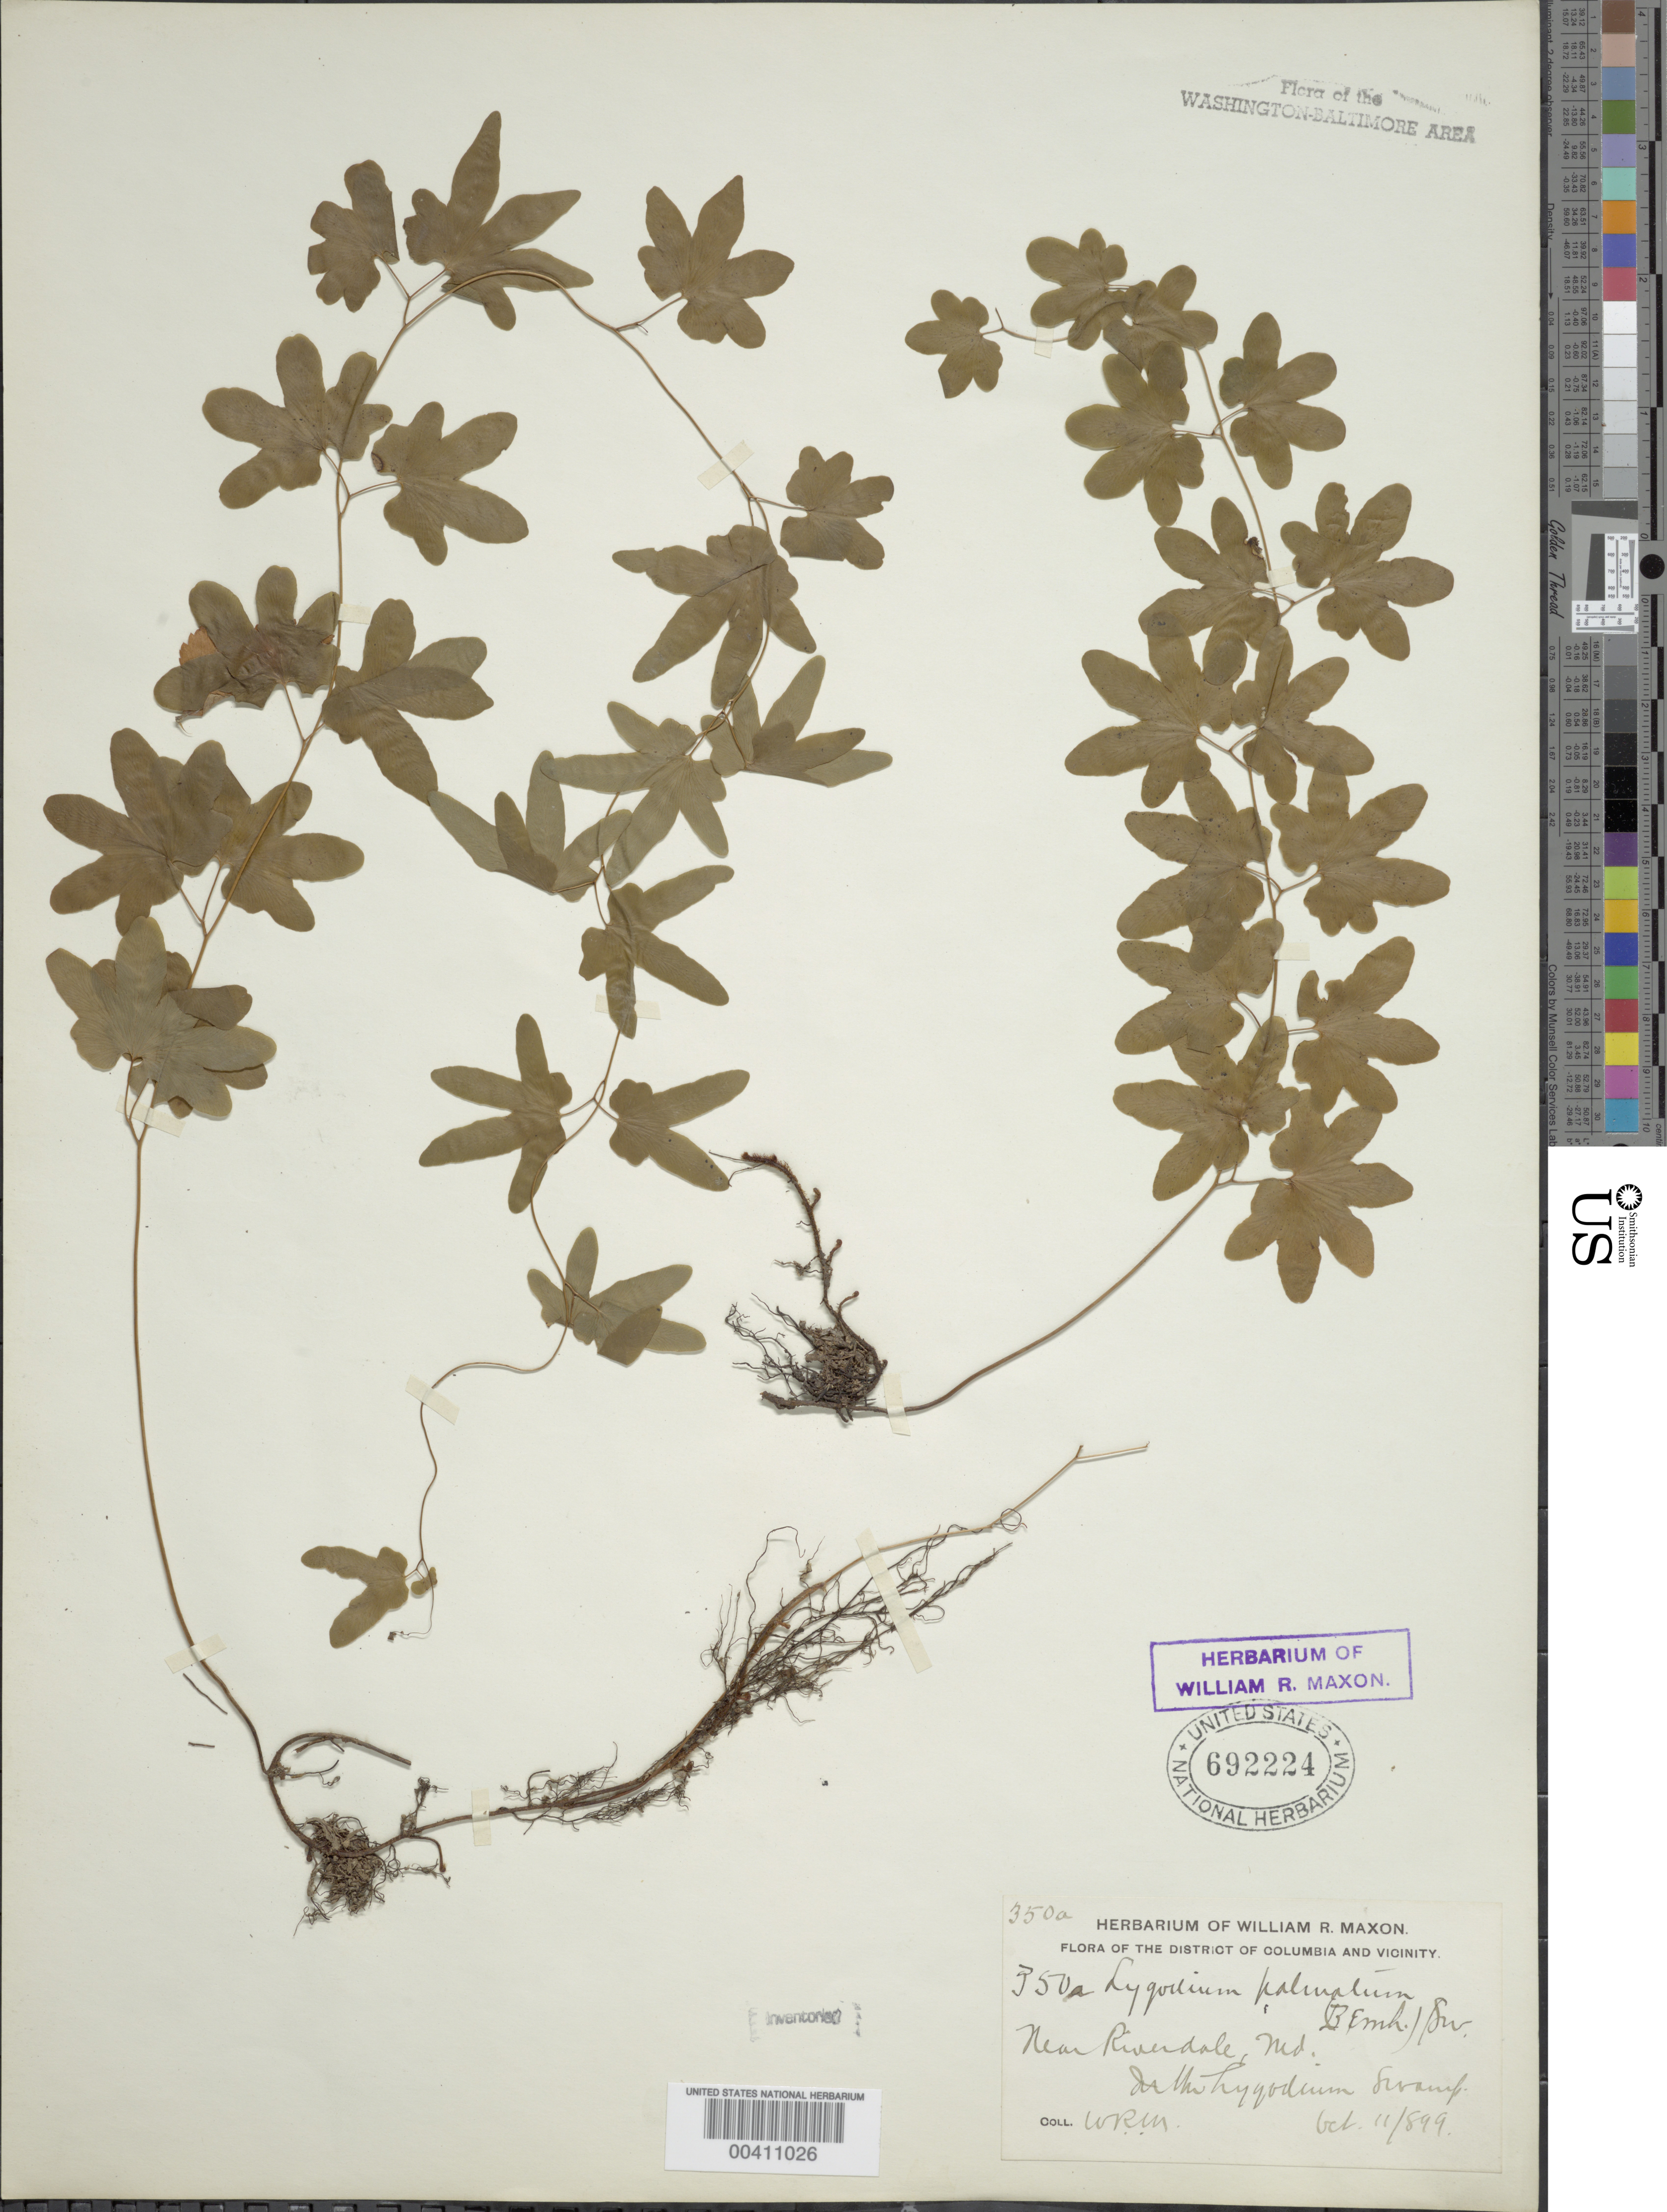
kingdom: Plantae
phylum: Tracheophyta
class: Polypodiopsida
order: Schizaeales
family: Lygodiaceae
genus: Lygodium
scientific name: Lygodium palmatum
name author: (Bernh.) Sw.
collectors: W. R. Maxon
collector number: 350A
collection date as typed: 11 Oct 1899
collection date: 1899-10-11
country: United States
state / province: Maryland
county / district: Prince George's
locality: Lygodium swamp, near Riverdale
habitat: Swamp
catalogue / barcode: US 692224